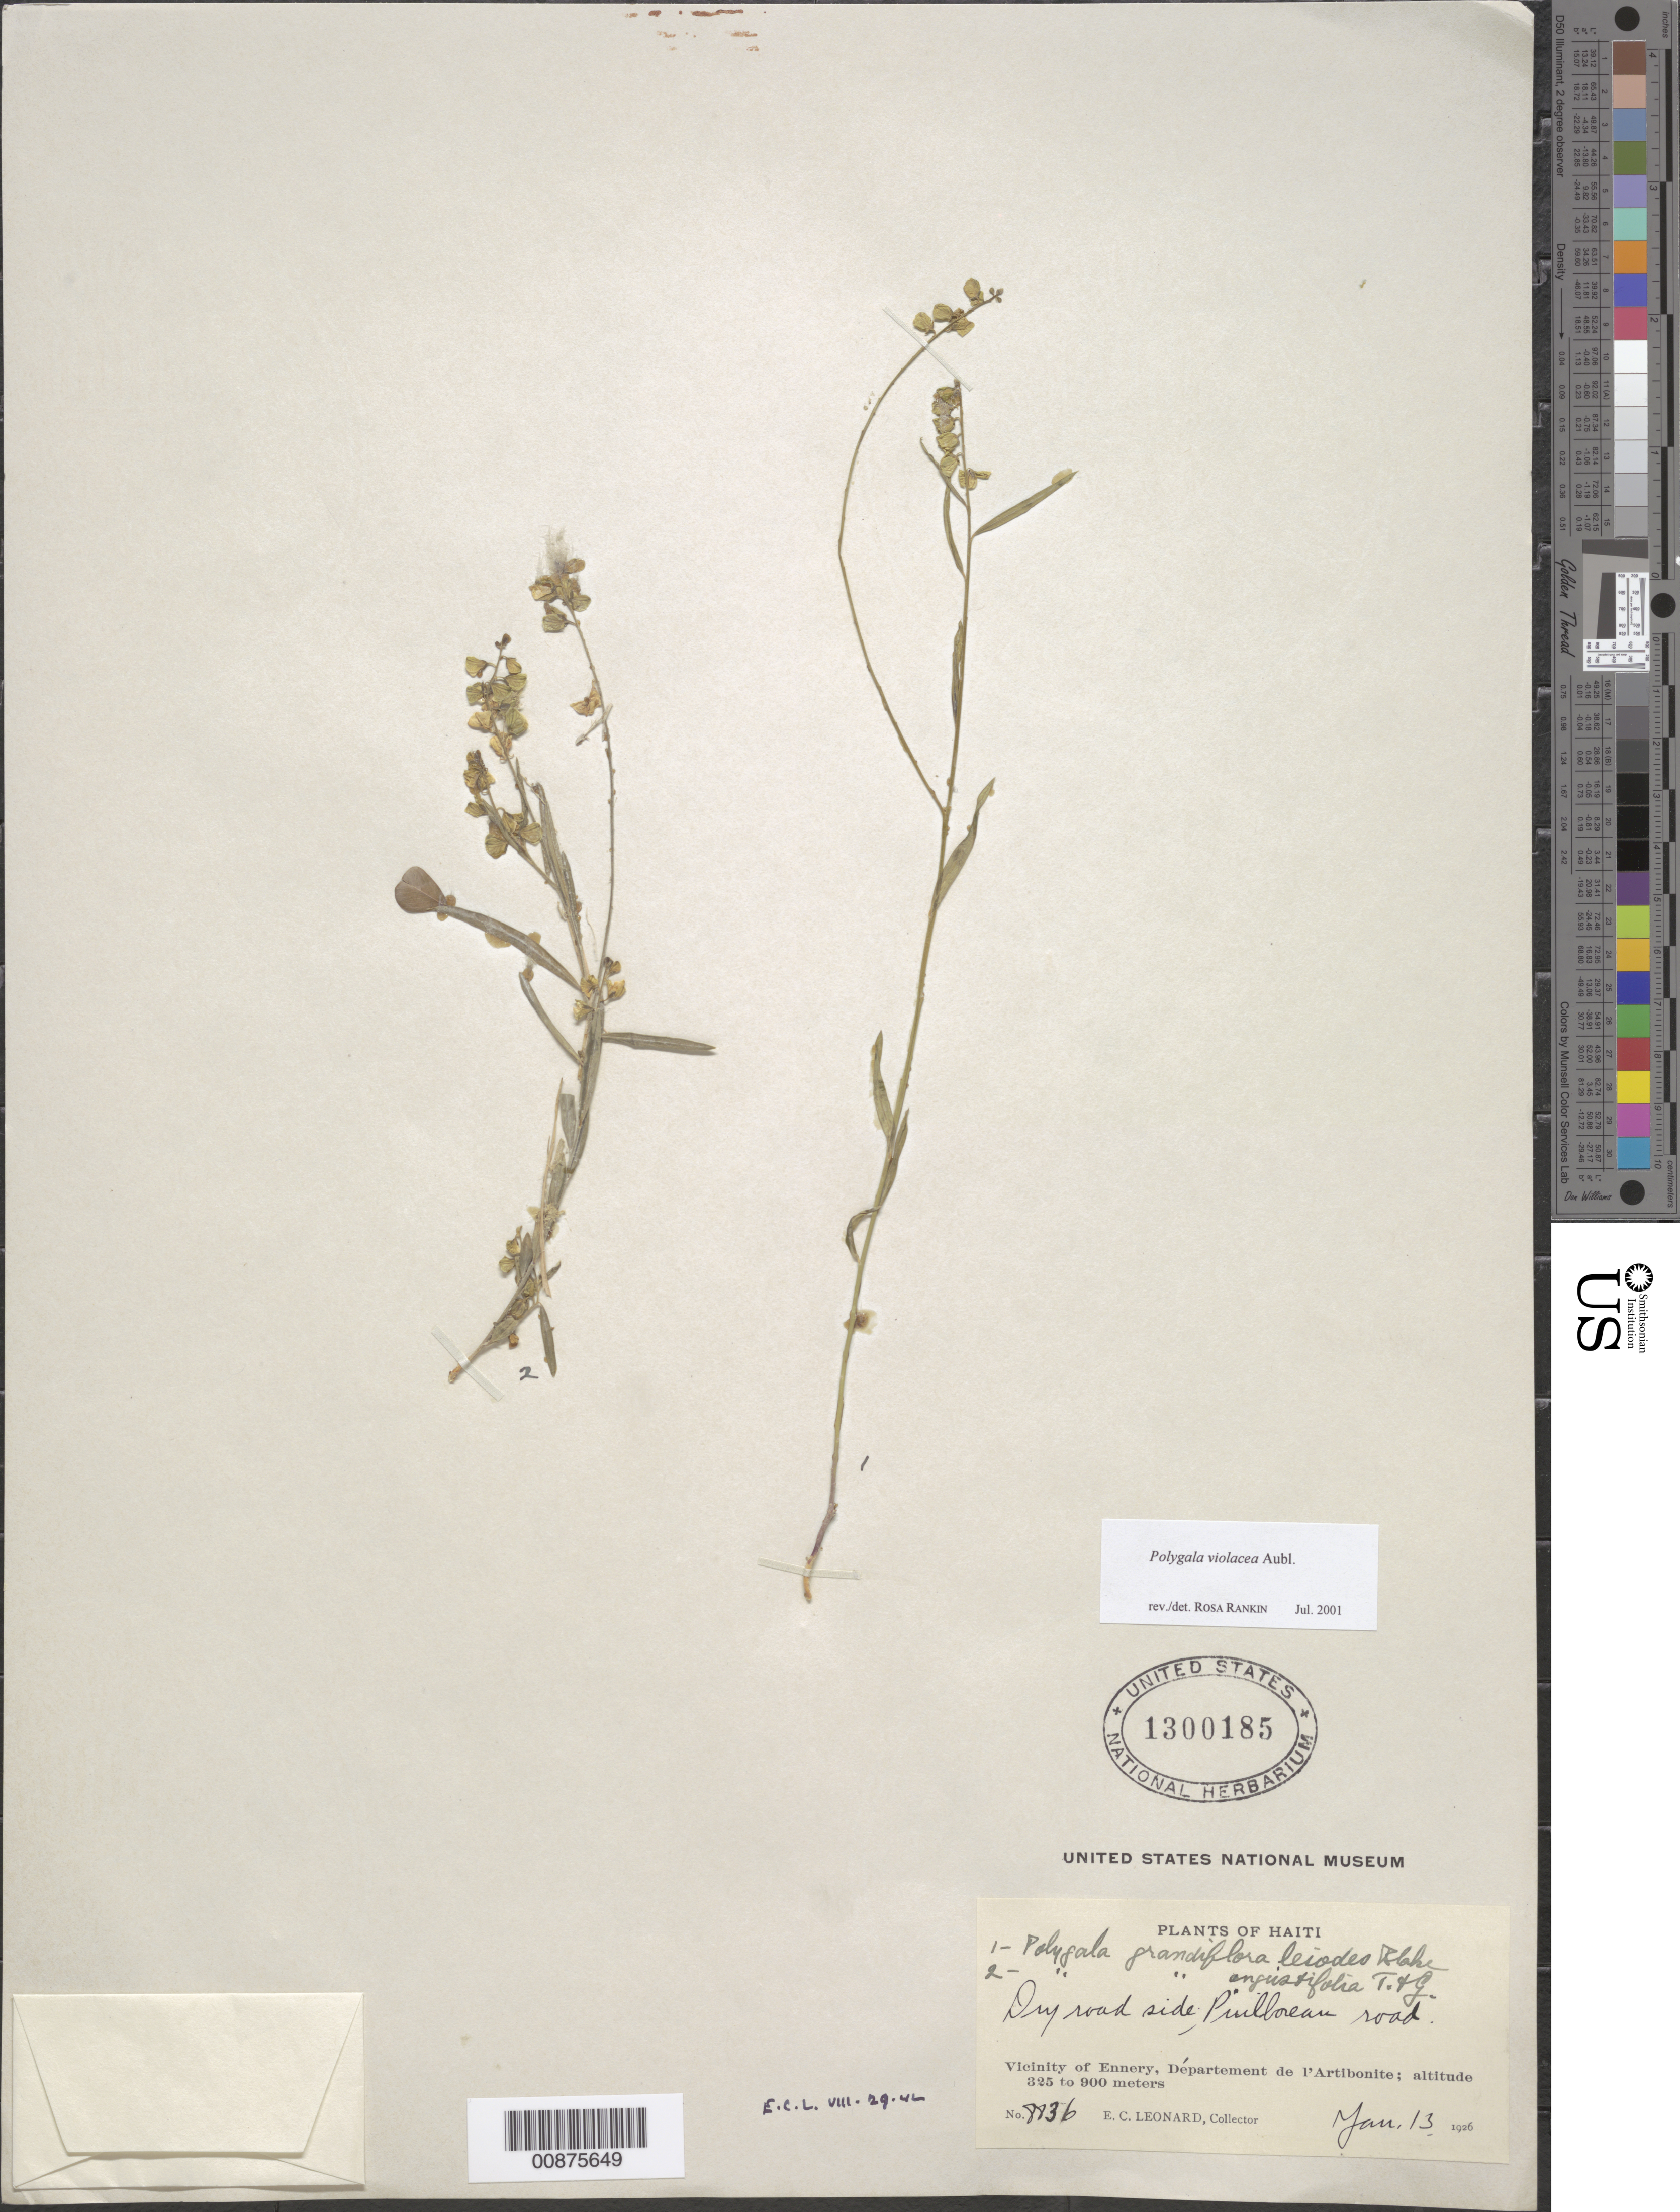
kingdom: Plantae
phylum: Tracheophyta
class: Magnoliopsida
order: Fabales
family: Polygalaceae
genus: Asemeia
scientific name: Asemeia violacea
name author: (Aubl.) J.F.B. Pastore & J.R. Abbott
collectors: E. C. Leonard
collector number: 8836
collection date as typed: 13 Jan 1926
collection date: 1926-01-13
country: Haiti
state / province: Artibonite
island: Hispaniola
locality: Vicinity of Ennery, Puilboreau road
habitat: Dry roadside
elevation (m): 325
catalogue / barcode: US 1300185